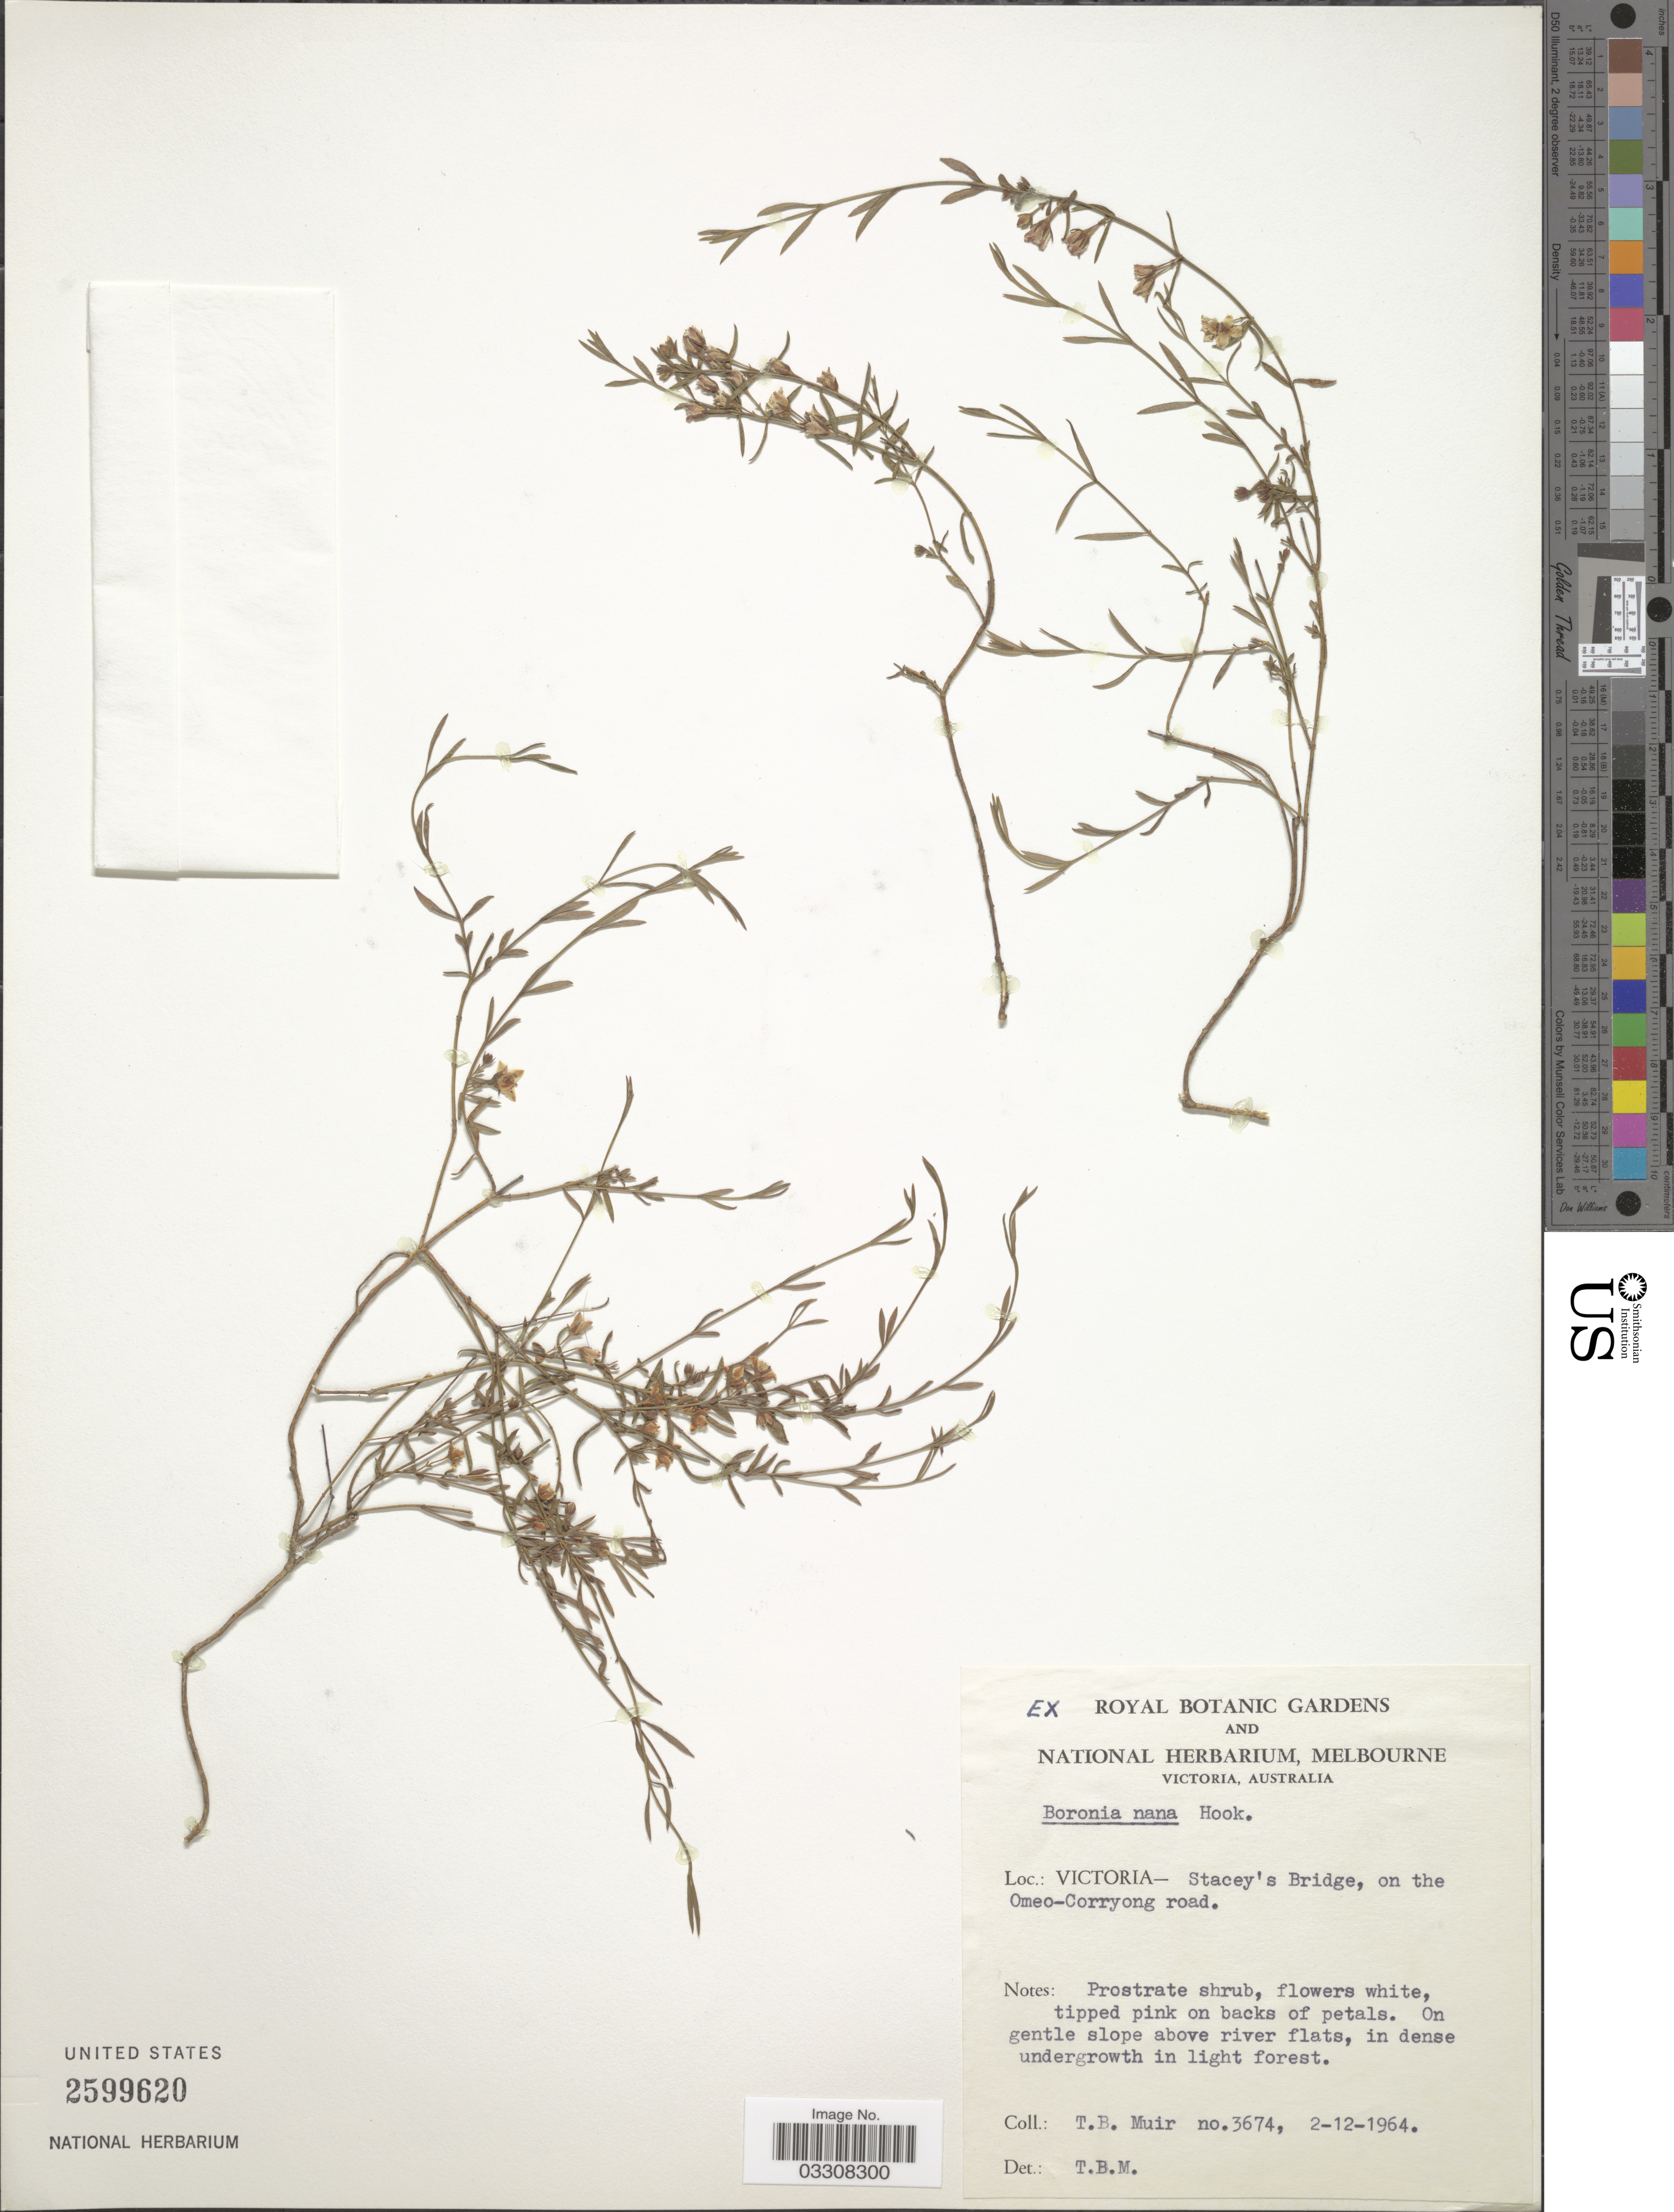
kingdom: Plantae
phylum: Tracheophyta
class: Magnoliopsida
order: Sapindales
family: Rutaceae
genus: Cyanothamnus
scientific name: Cyanothamnus nanus var. hyssopifolius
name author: (Melville) Duretto & Heslewood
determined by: Strong, Mark T., (BOT), Smithsonian Institution - National Museum of Natural History (UNITED STATES)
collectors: T. Muir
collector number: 3674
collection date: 1964-12-02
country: Australia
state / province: Victoria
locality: Victoria- Stacey's Bridge, on the Omeo-Corryong Road.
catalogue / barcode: US 2599620